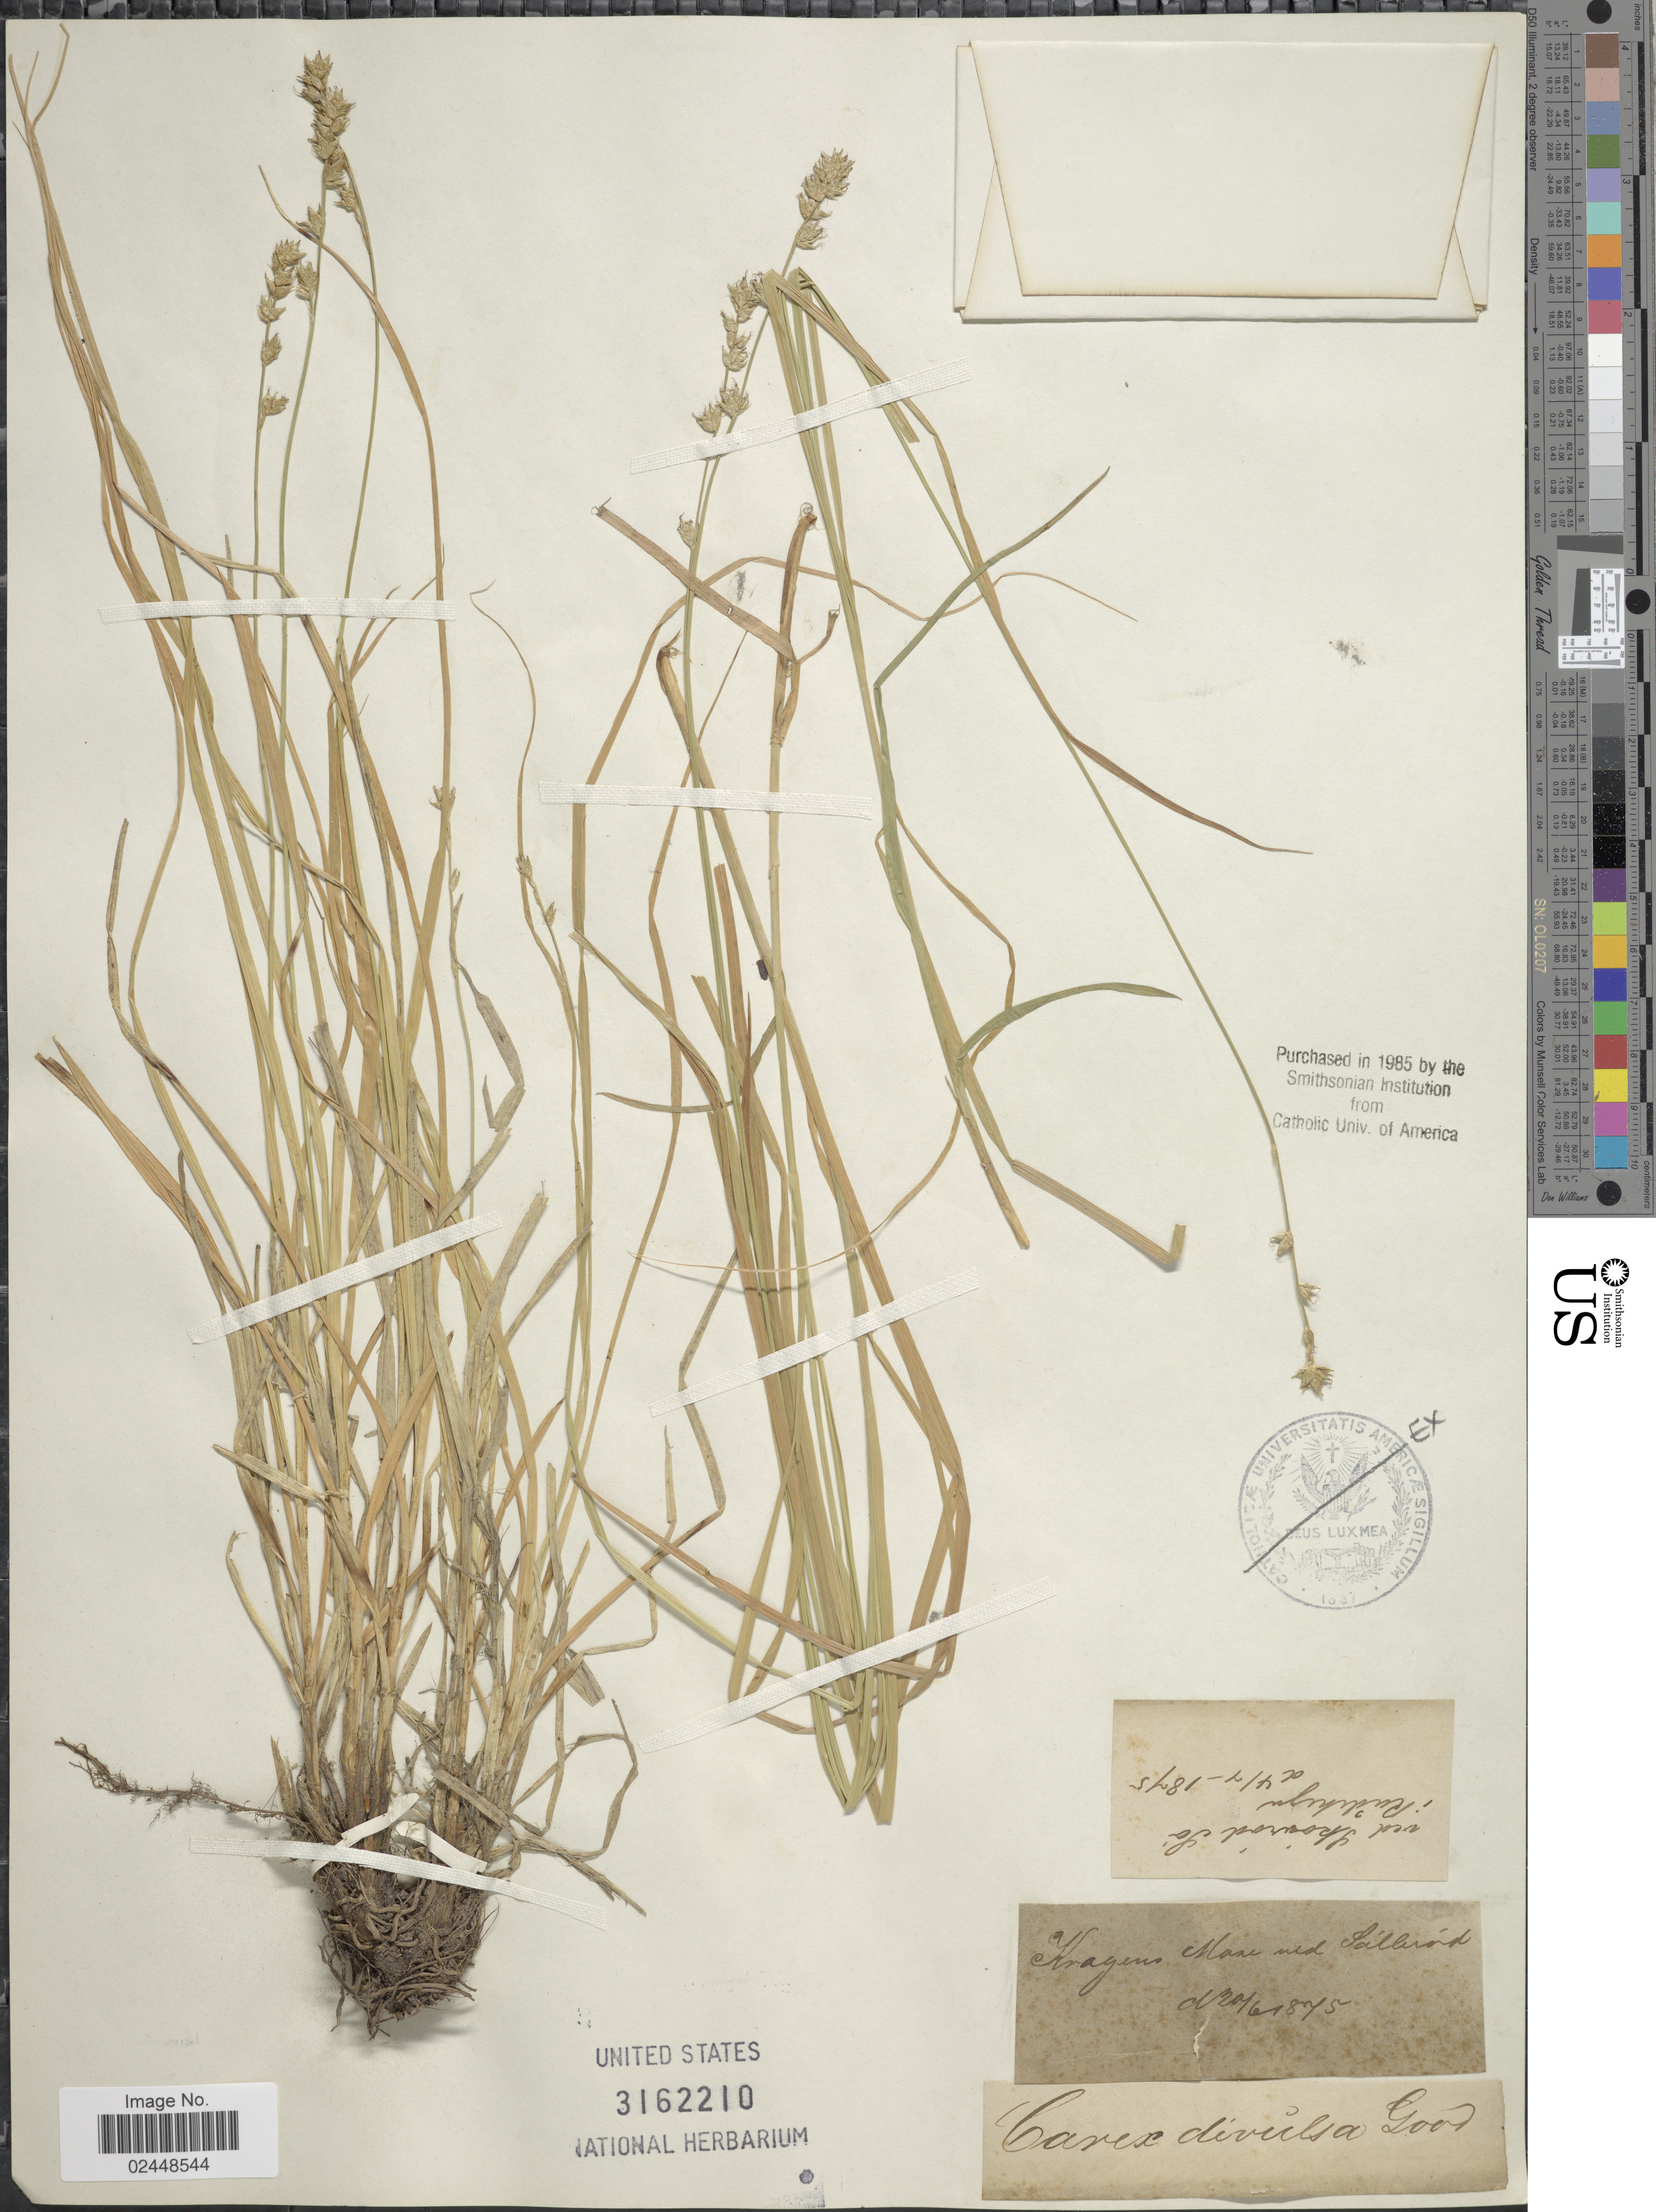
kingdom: Plantae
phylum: Tracheophyta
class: Liliopsida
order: Poales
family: Cyperaceae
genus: Carex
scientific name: Carex divulsa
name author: Stokes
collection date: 1875-06-20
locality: Kragens Mare ned Sallerod [interpreted]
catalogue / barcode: US 3162210